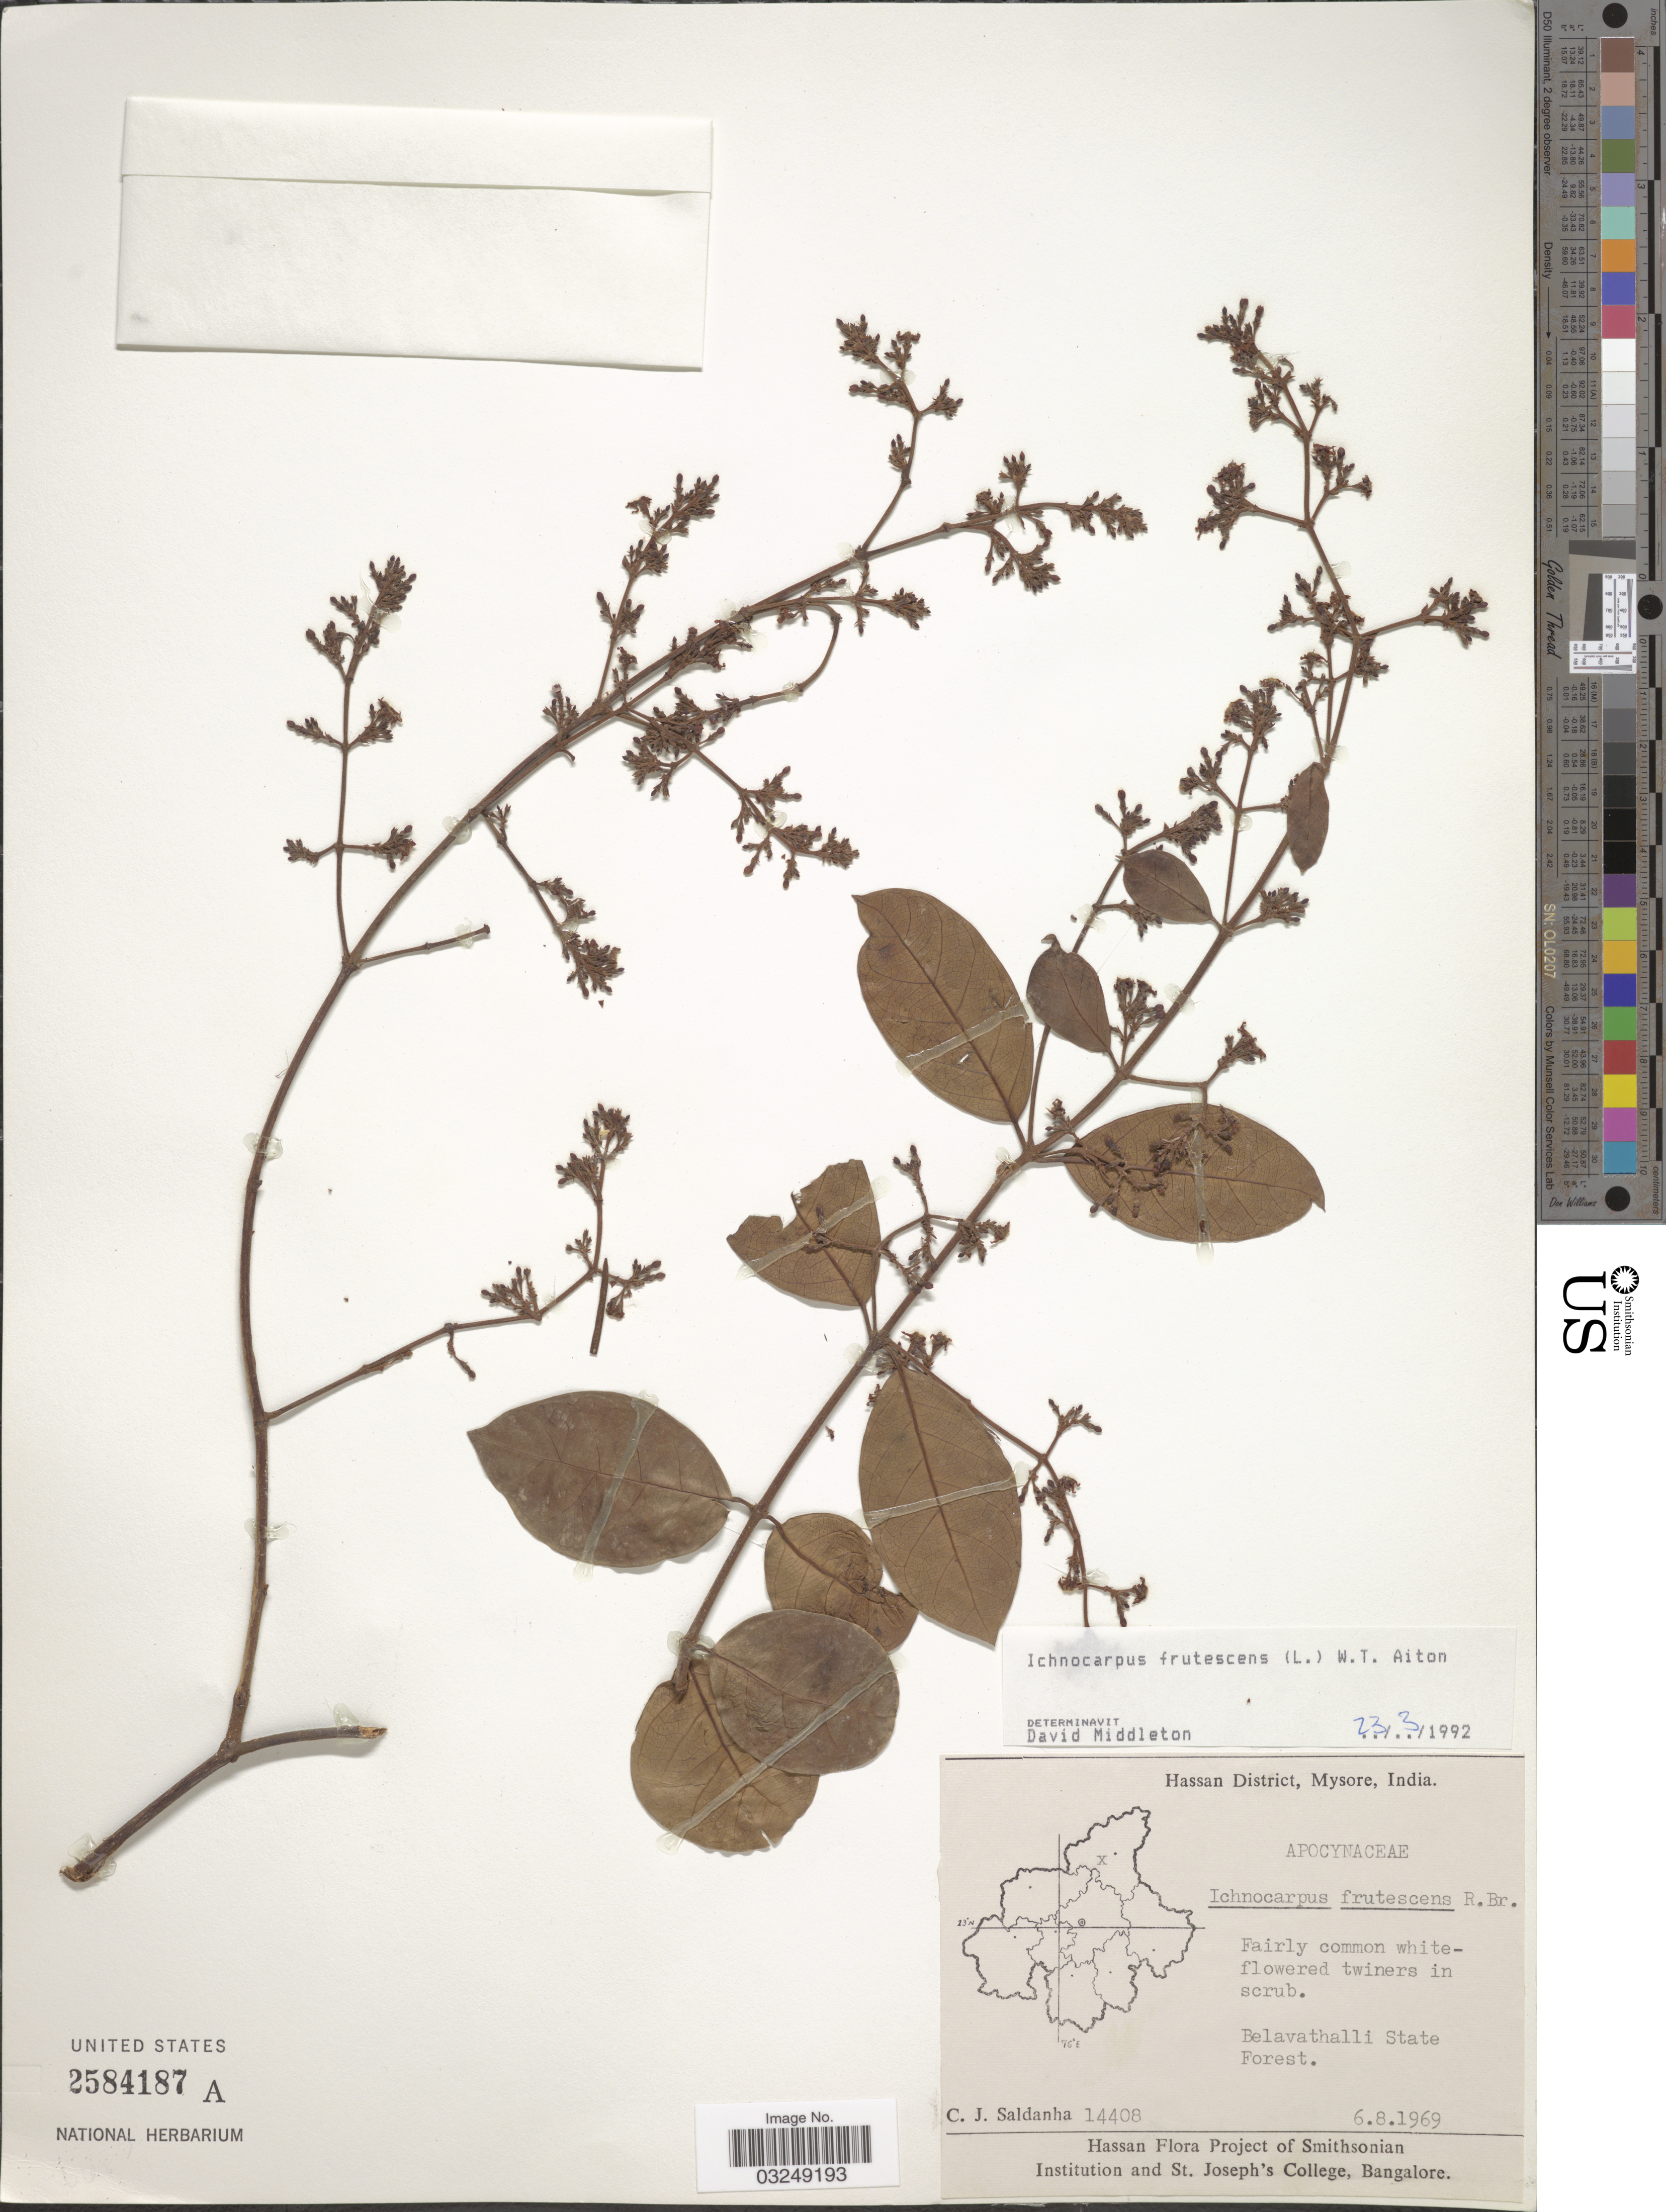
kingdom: Plantae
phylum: Tracheophyta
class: Magnoliopsida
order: Gentianales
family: Apocynaceae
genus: Ichnocarpus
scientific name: Ichnocarpus frutescens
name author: (L.) W.T. Aiton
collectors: C. J. Saldanha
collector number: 14008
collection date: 1969-08-06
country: India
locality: Hassan District, Mysore. Belavathalli State Forest.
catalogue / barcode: US 2584187A